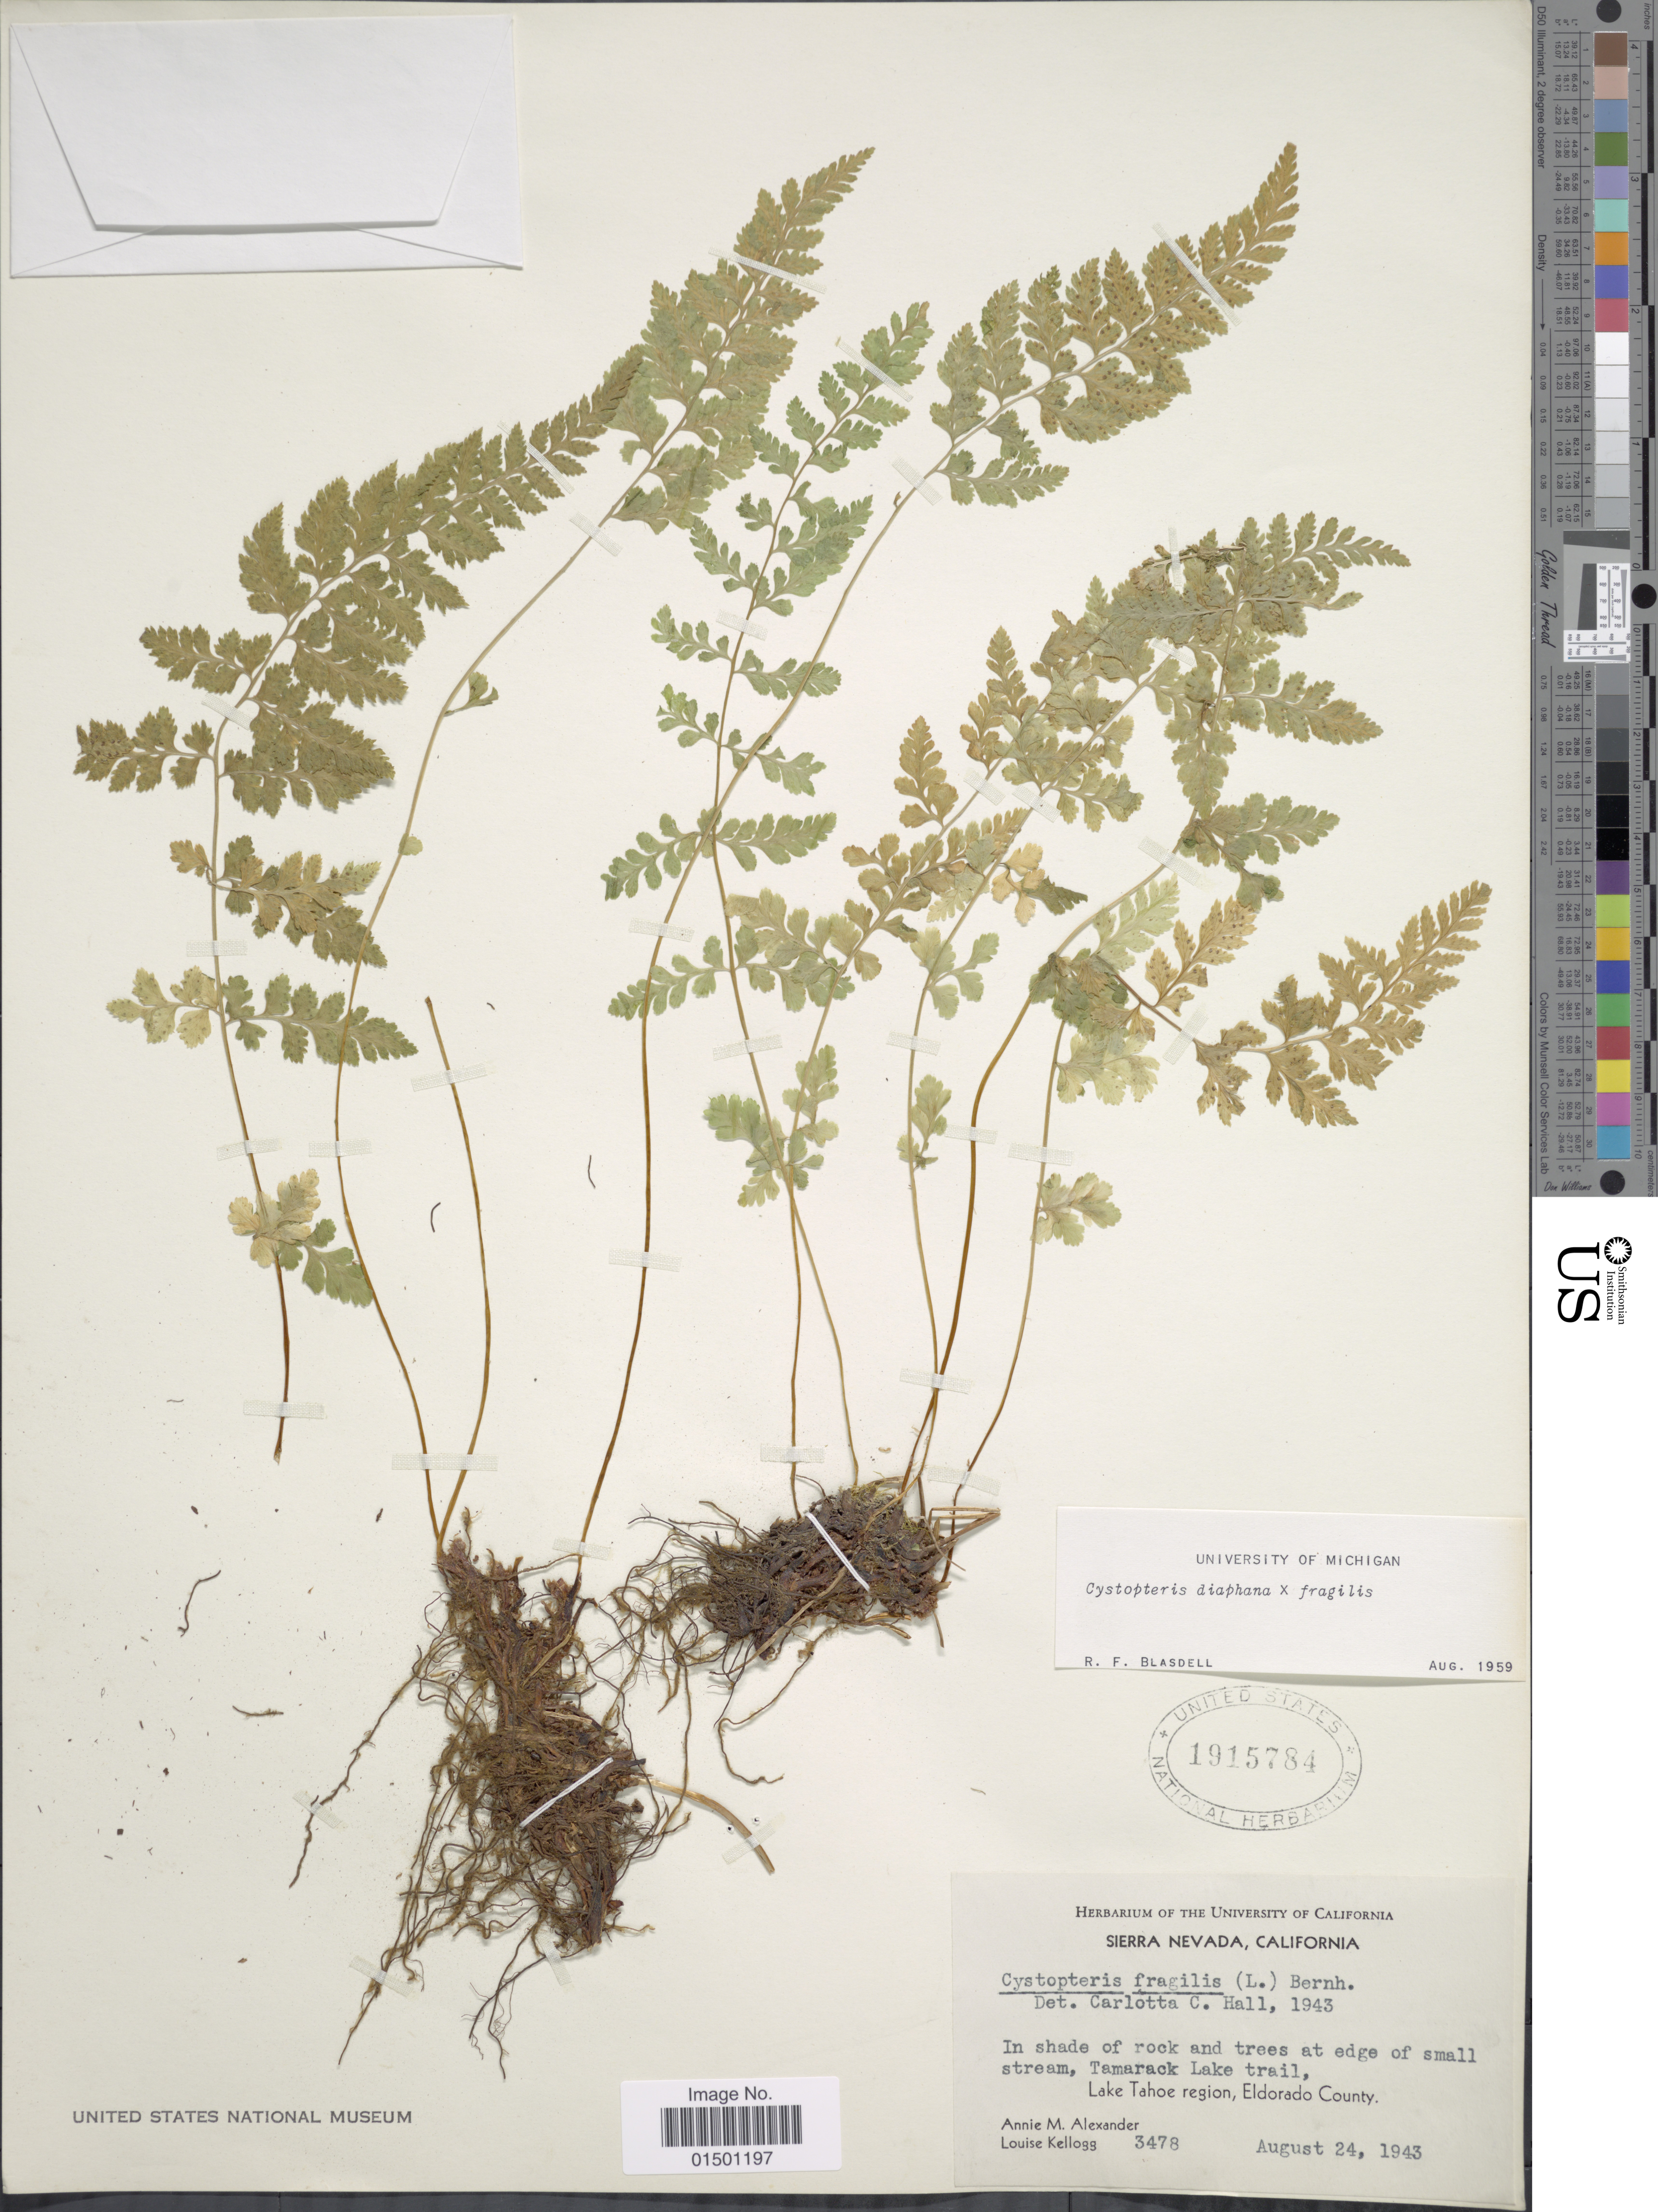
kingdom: Plantae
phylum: Tracheophyta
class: Polypodiopsida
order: Polypodiales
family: Cystopteridaceae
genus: Cystopteris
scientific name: Cystopteris diaphana x C. fragilis (L.) Bernh.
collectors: A. M. Alexander & L. Kellogg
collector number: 3478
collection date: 1943-08-24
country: United States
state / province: California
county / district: El Dorado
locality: Sierra Nevada, Tamarack Lake trail, Lake Tahoe region, Eldorado County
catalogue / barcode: US 1915784